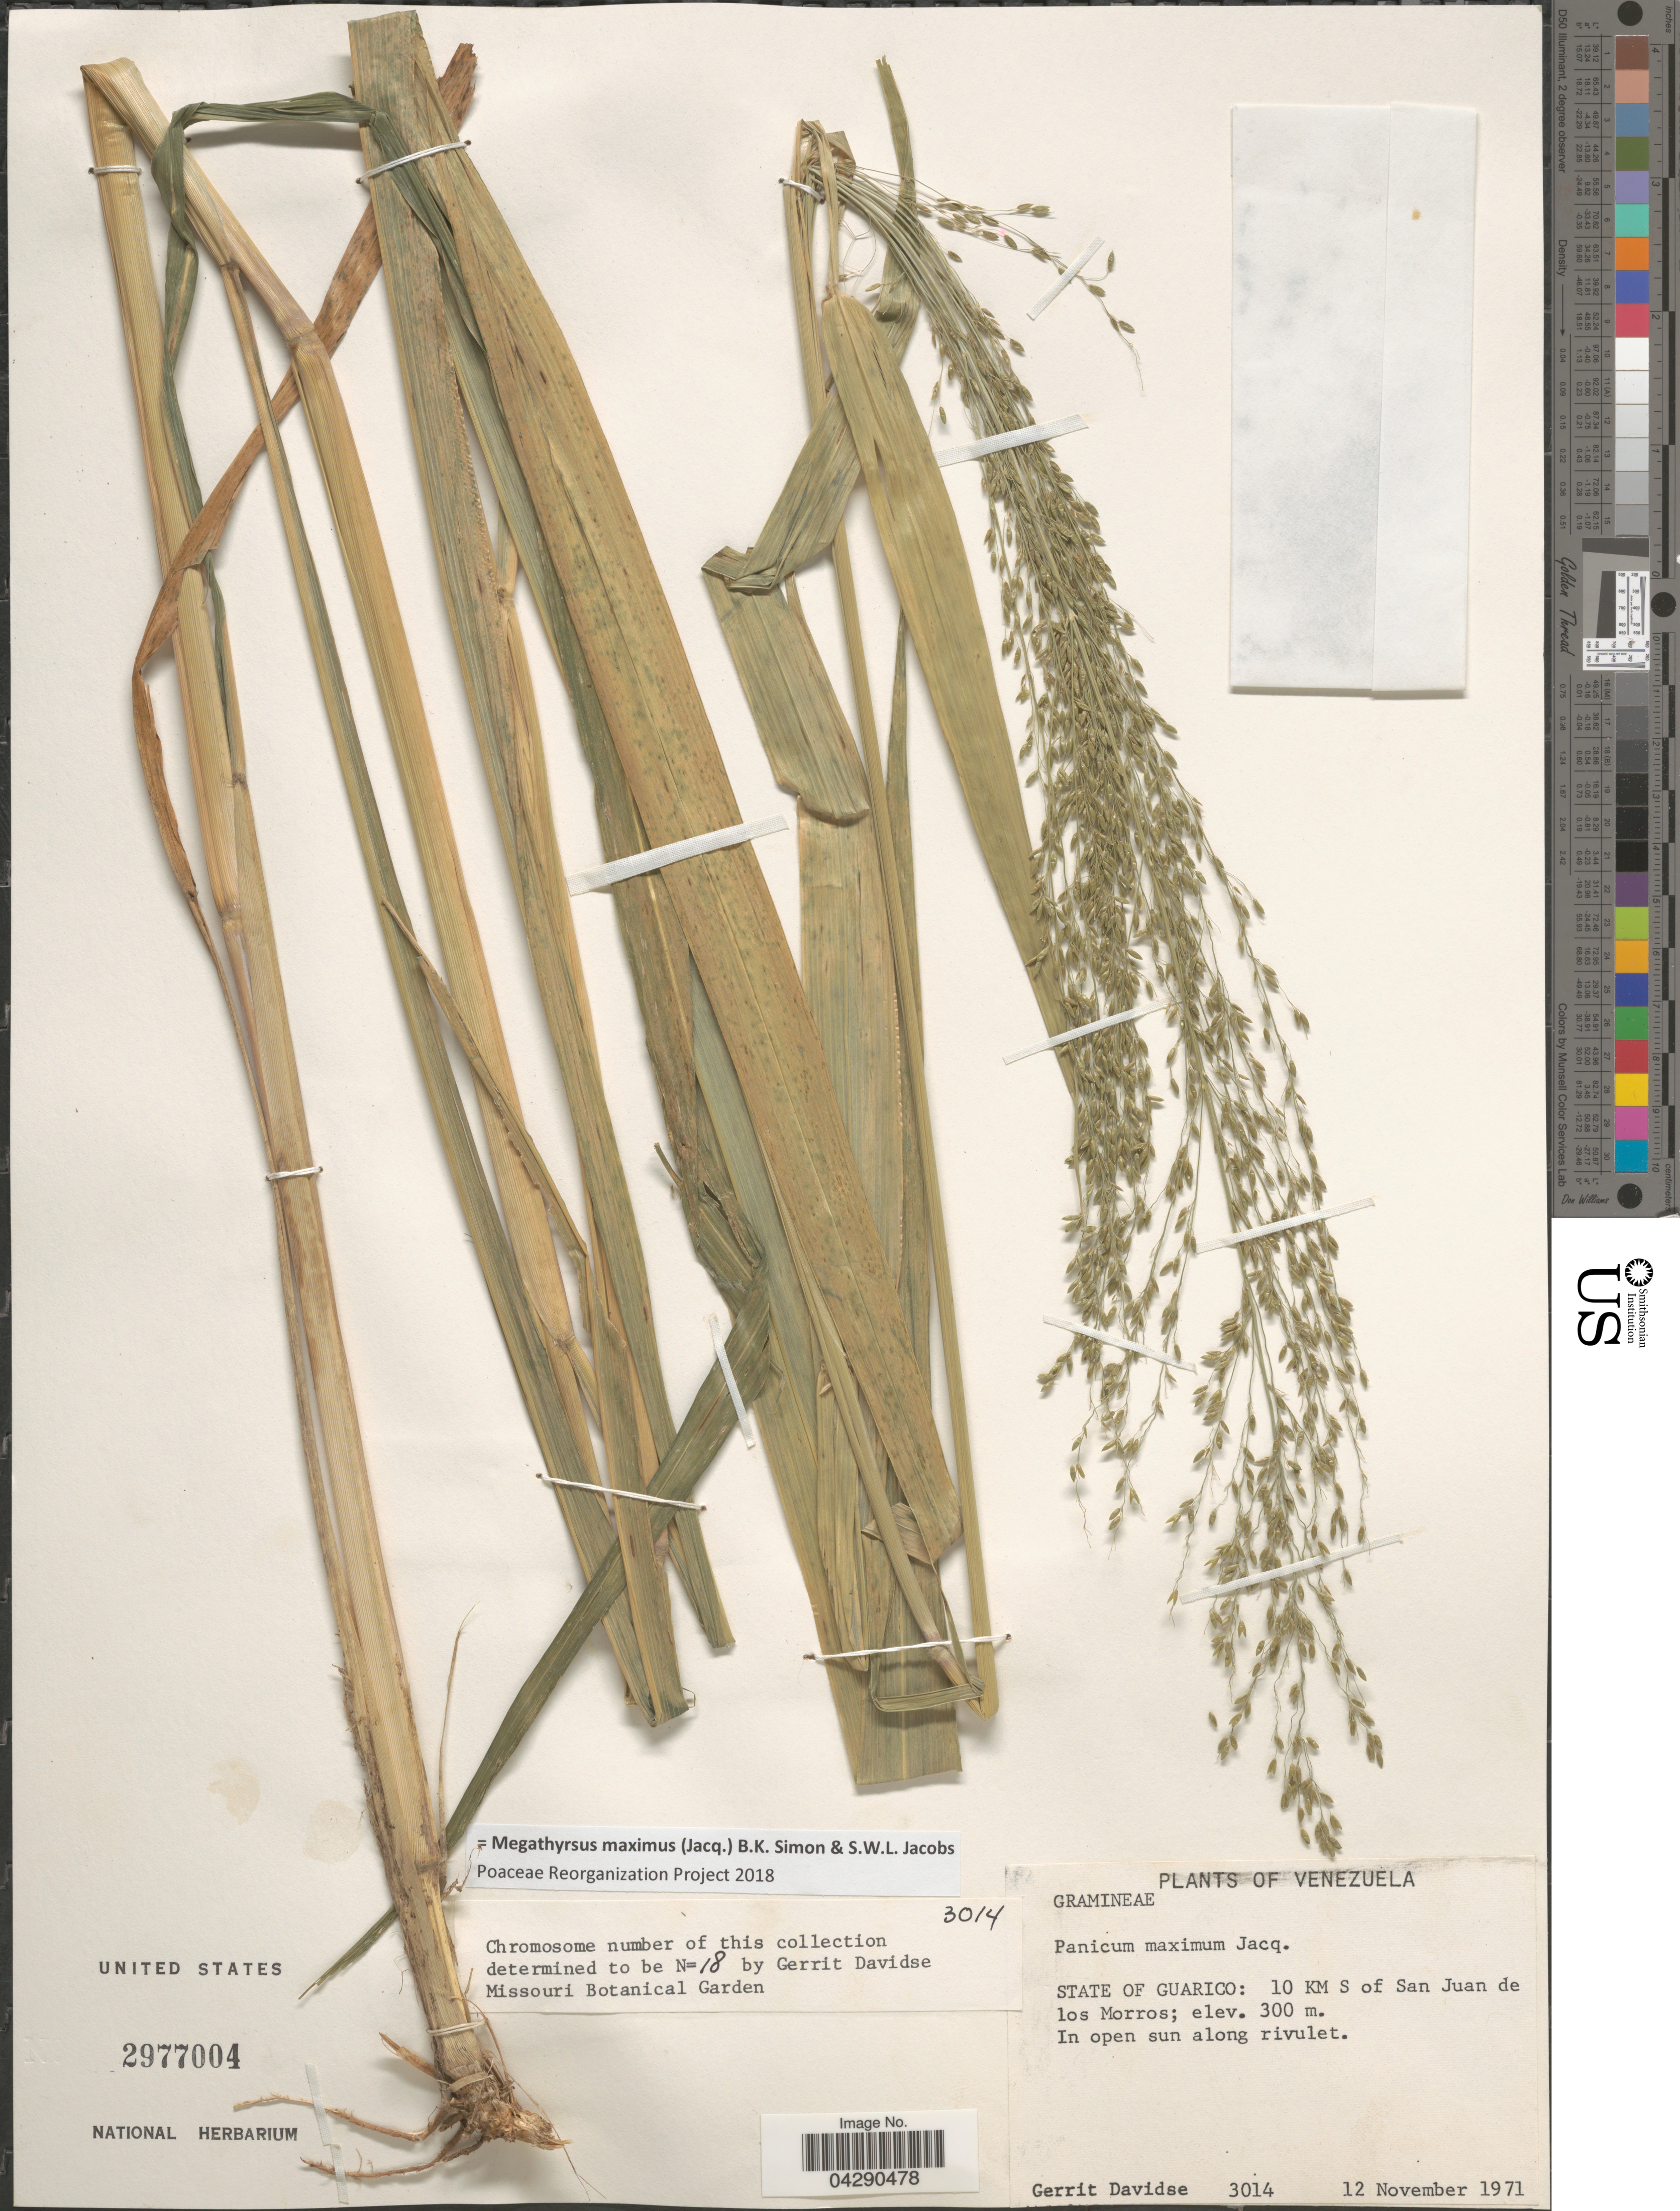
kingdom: Plantae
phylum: Tracheophyta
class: Liliopsida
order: Poales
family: Poaceae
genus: Megathyrsus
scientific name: Megathyrsus maximus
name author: (Jacq.) B.K. Simon & S.W.L. Jacobs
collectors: G. Davidse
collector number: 3014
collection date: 1971-11-12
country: Venezuela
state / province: Guarico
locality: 10 KM S of San Juan de los Morros.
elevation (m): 300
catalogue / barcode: US 2977004